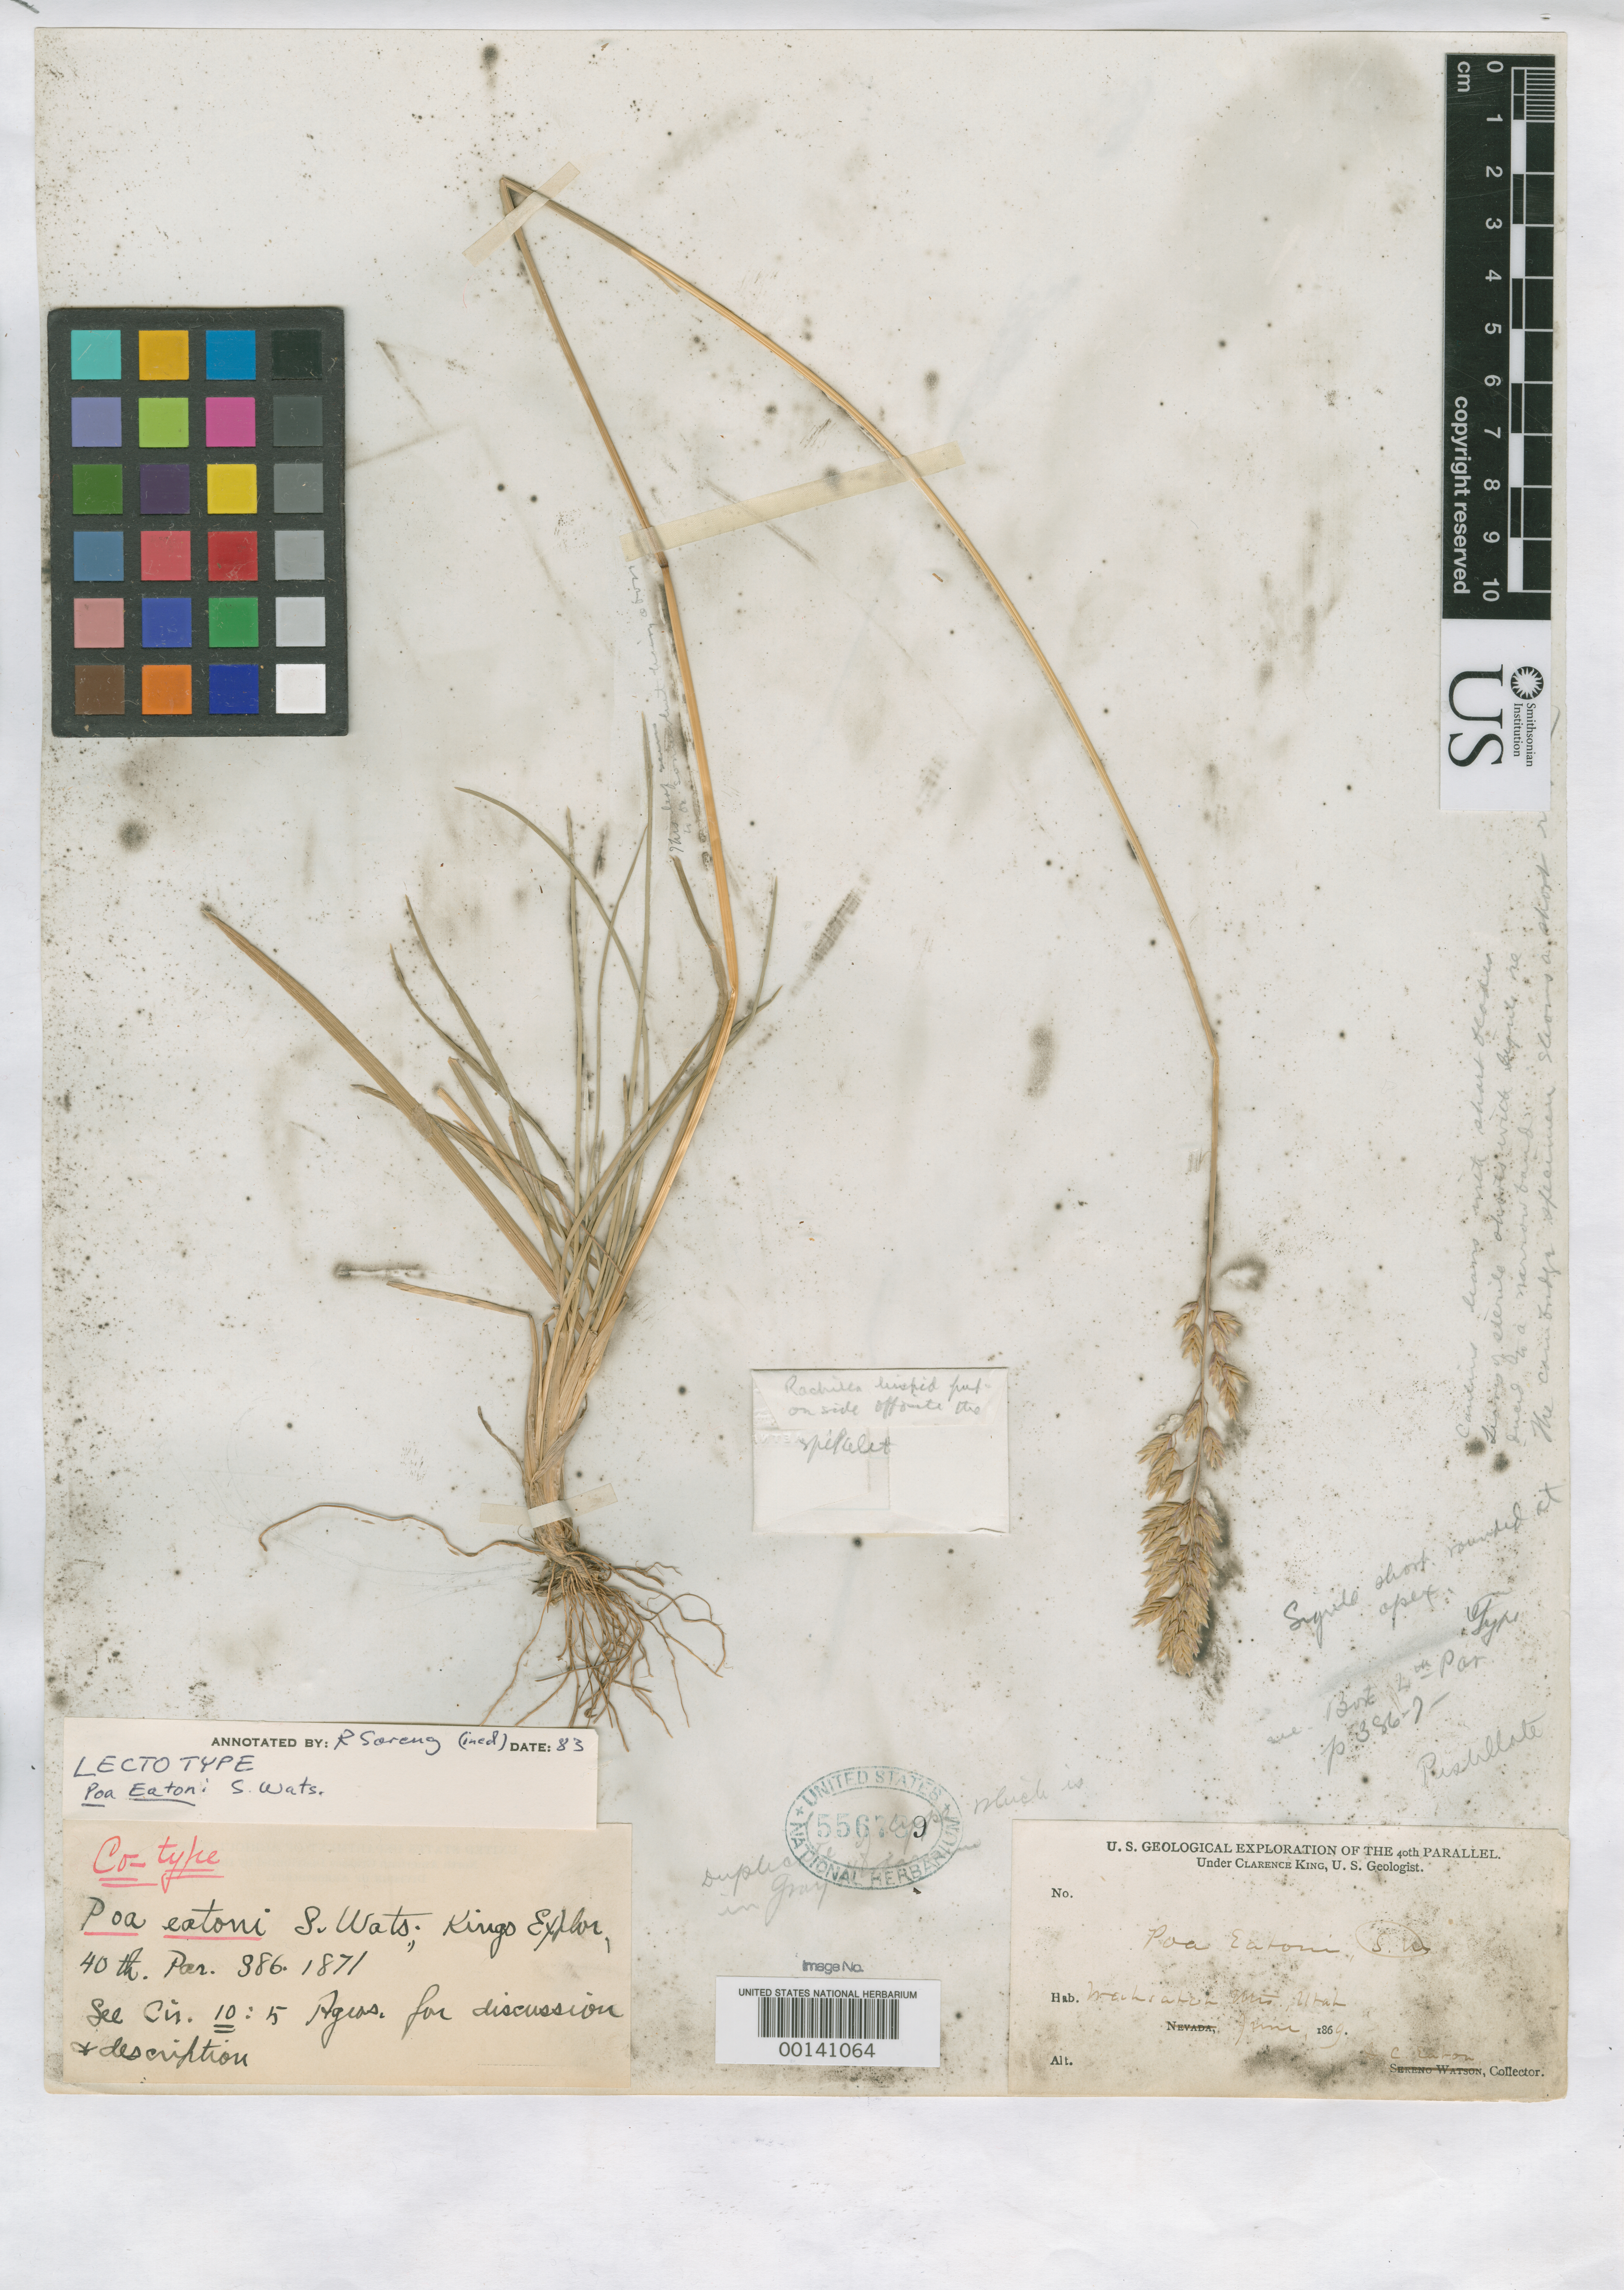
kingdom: Plantae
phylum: Tracheophyta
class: Liliopsida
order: Poales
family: Poaceae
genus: Poa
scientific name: Poa eatonii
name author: S. Watson in C. King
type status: Isotype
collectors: D. C. Eaton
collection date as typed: Jun 1869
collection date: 1869-06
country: United States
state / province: Utah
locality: Wahsatch, Cottonwood Canon.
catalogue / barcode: US 556789